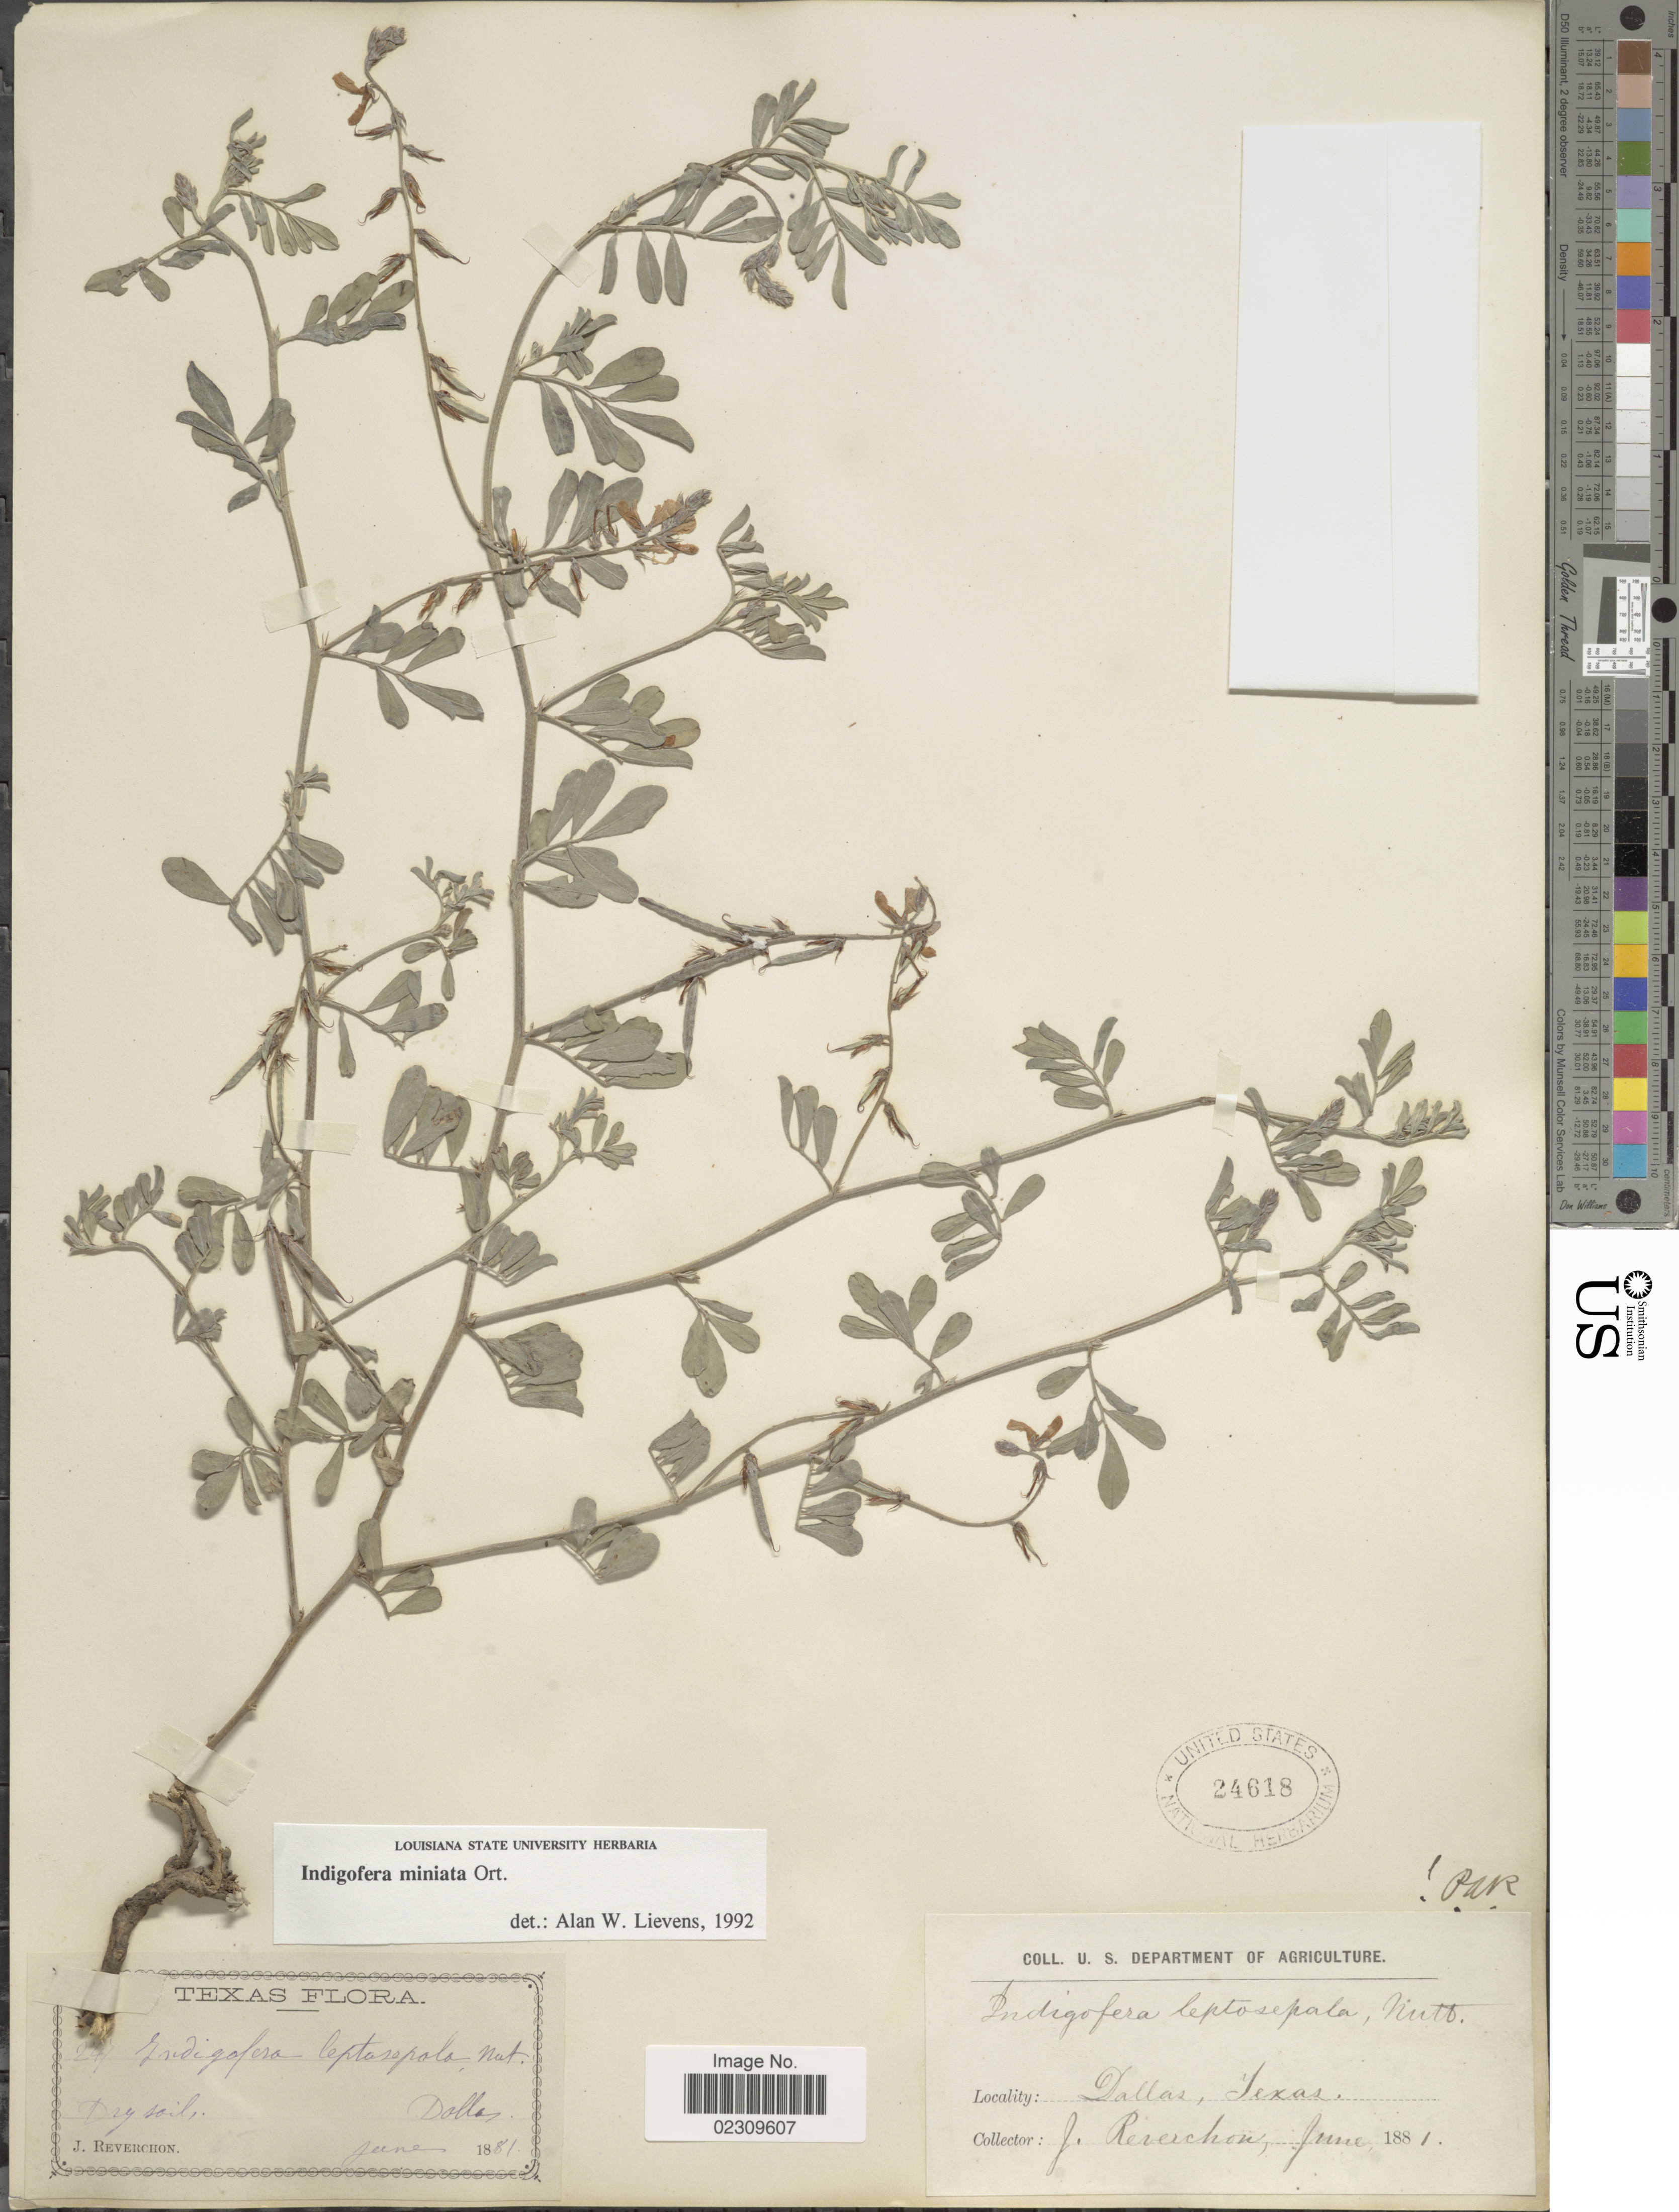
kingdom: Plantae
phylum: Tracheophyta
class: Magnoliopsida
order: Fabales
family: Fabaceae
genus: Indigofera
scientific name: Indigofera miniata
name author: Orteg.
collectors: J. Reverchon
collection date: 1881-06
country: United States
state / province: Texas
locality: Dallas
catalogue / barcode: US 24618